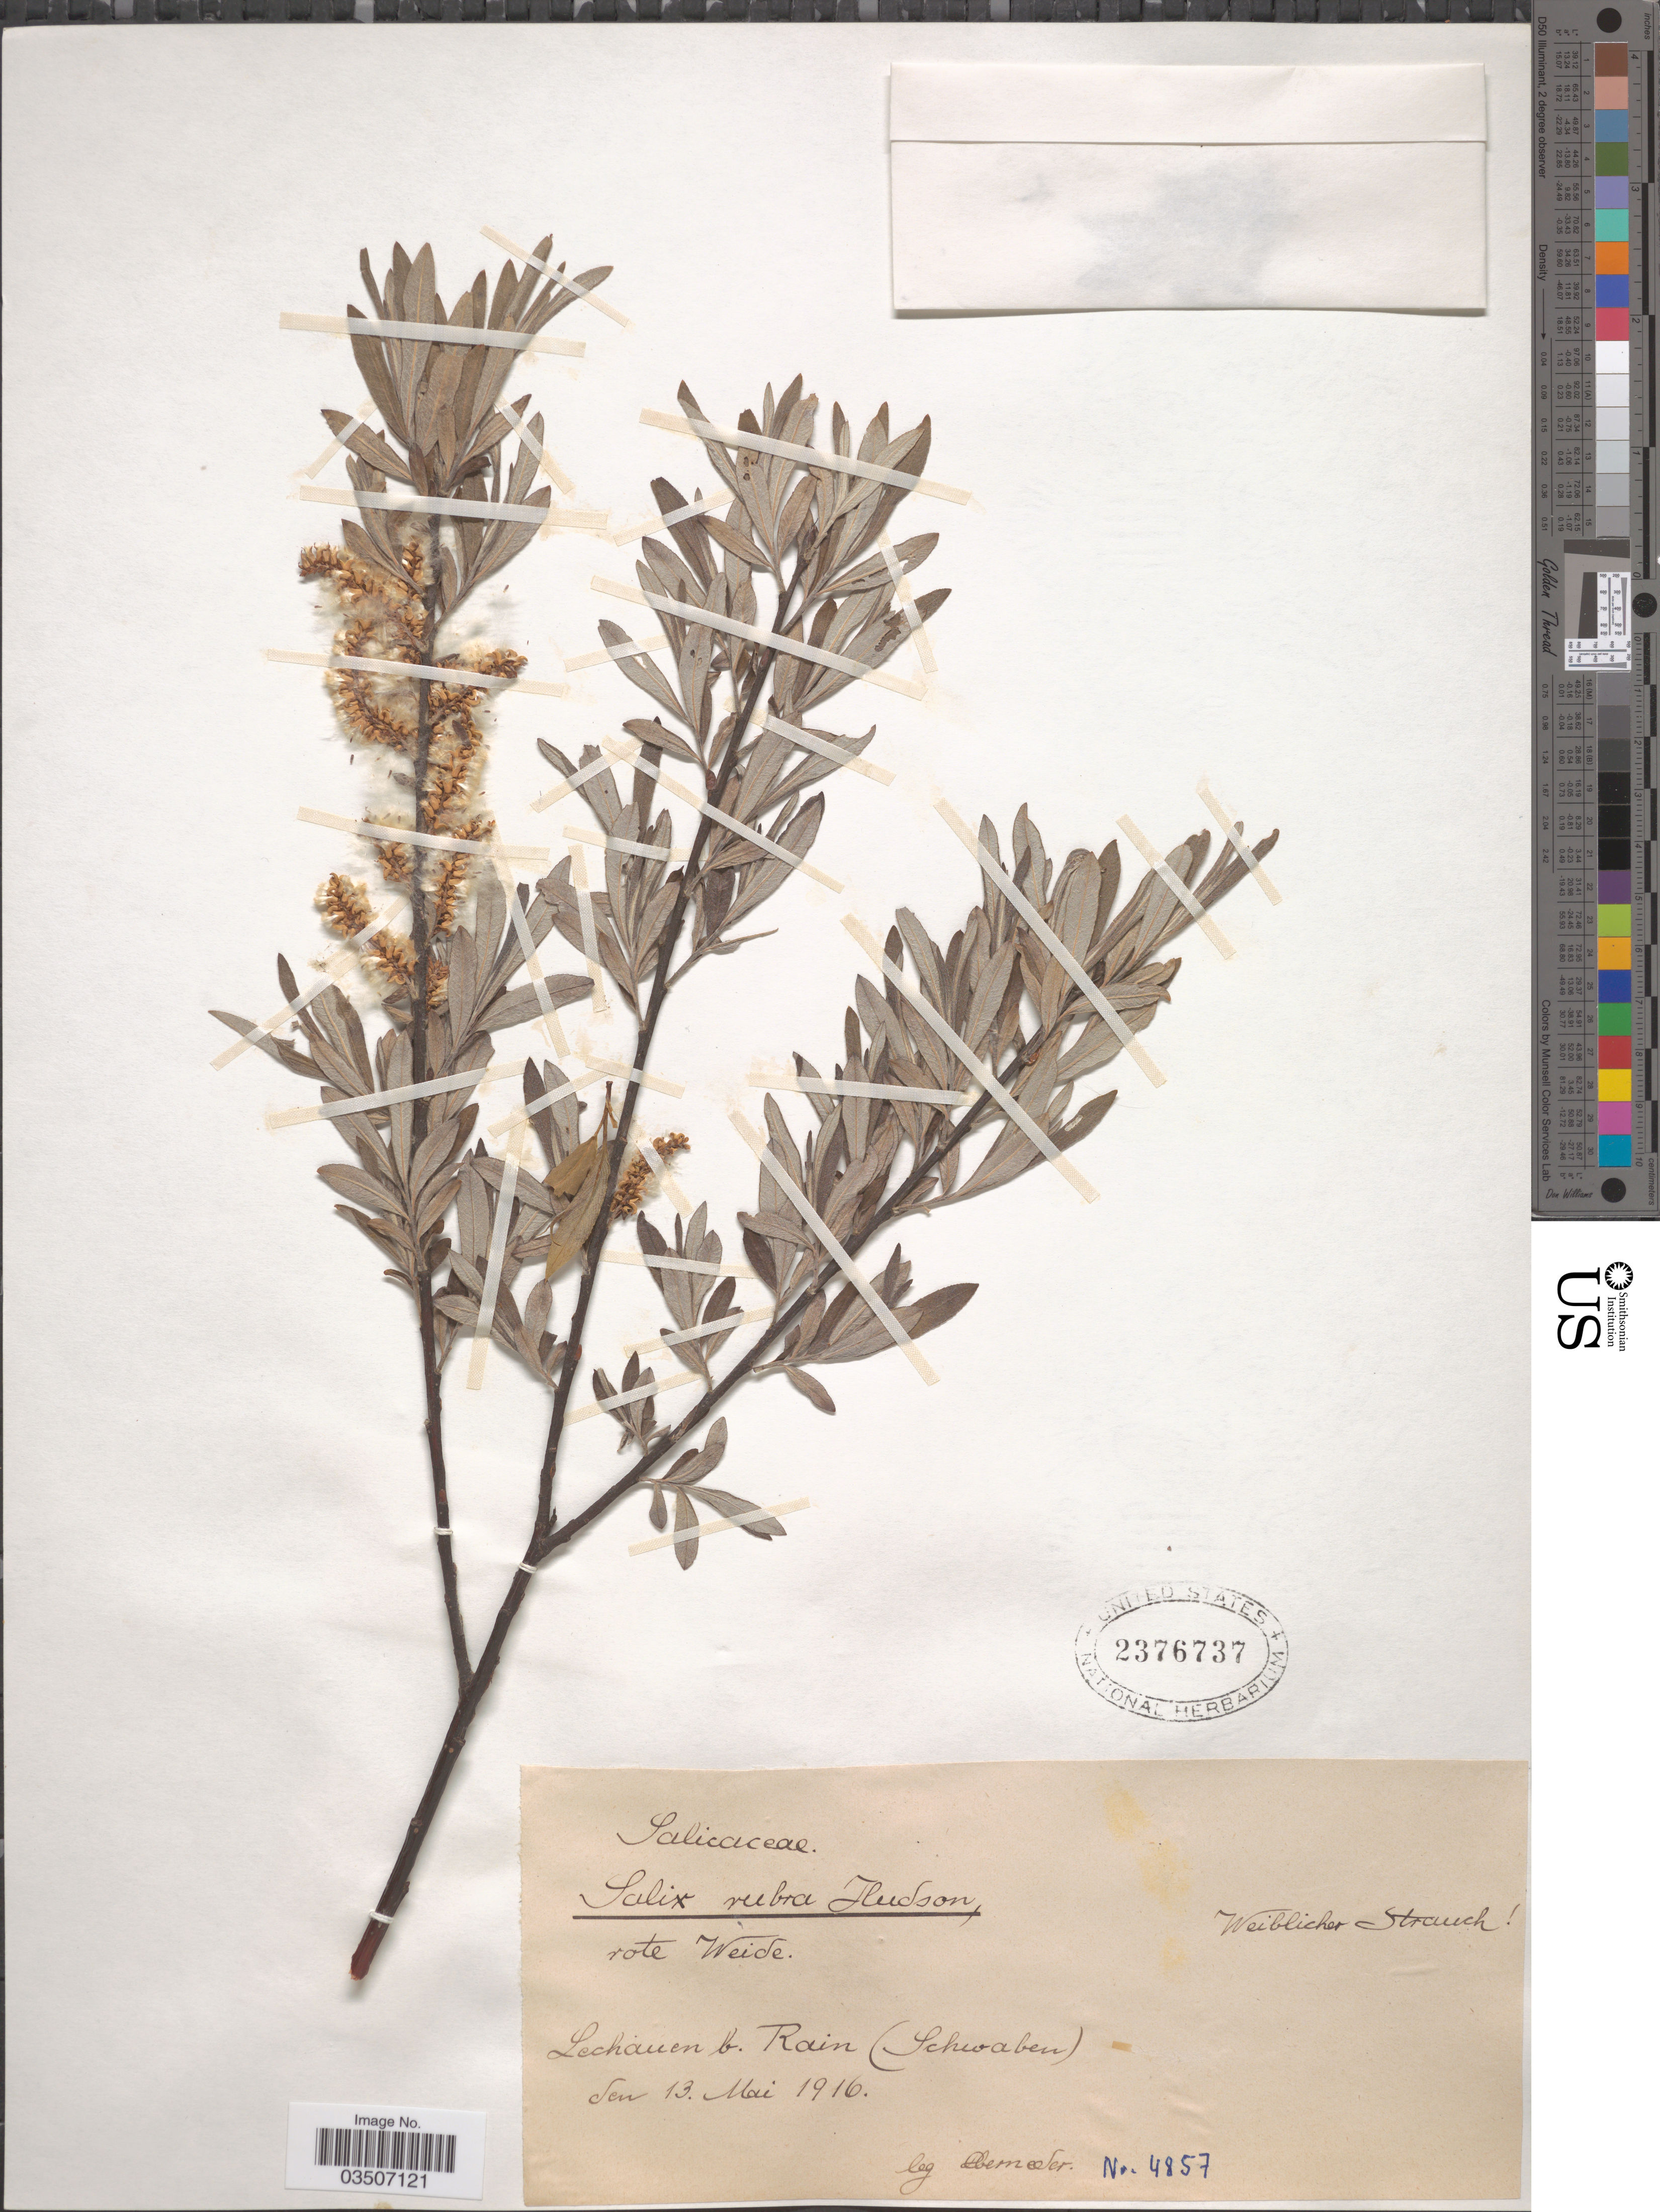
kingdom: Plantae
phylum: Tracheophyta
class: Magnoliopsida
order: Malpighiales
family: Salicaceae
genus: Salix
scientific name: Salix rubra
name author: Huds.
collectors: -. Oberneder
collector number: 4857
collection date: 1916-05-13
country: Germany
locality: Lechauen b. Rain (Schwaben).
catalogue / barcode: US 2376737